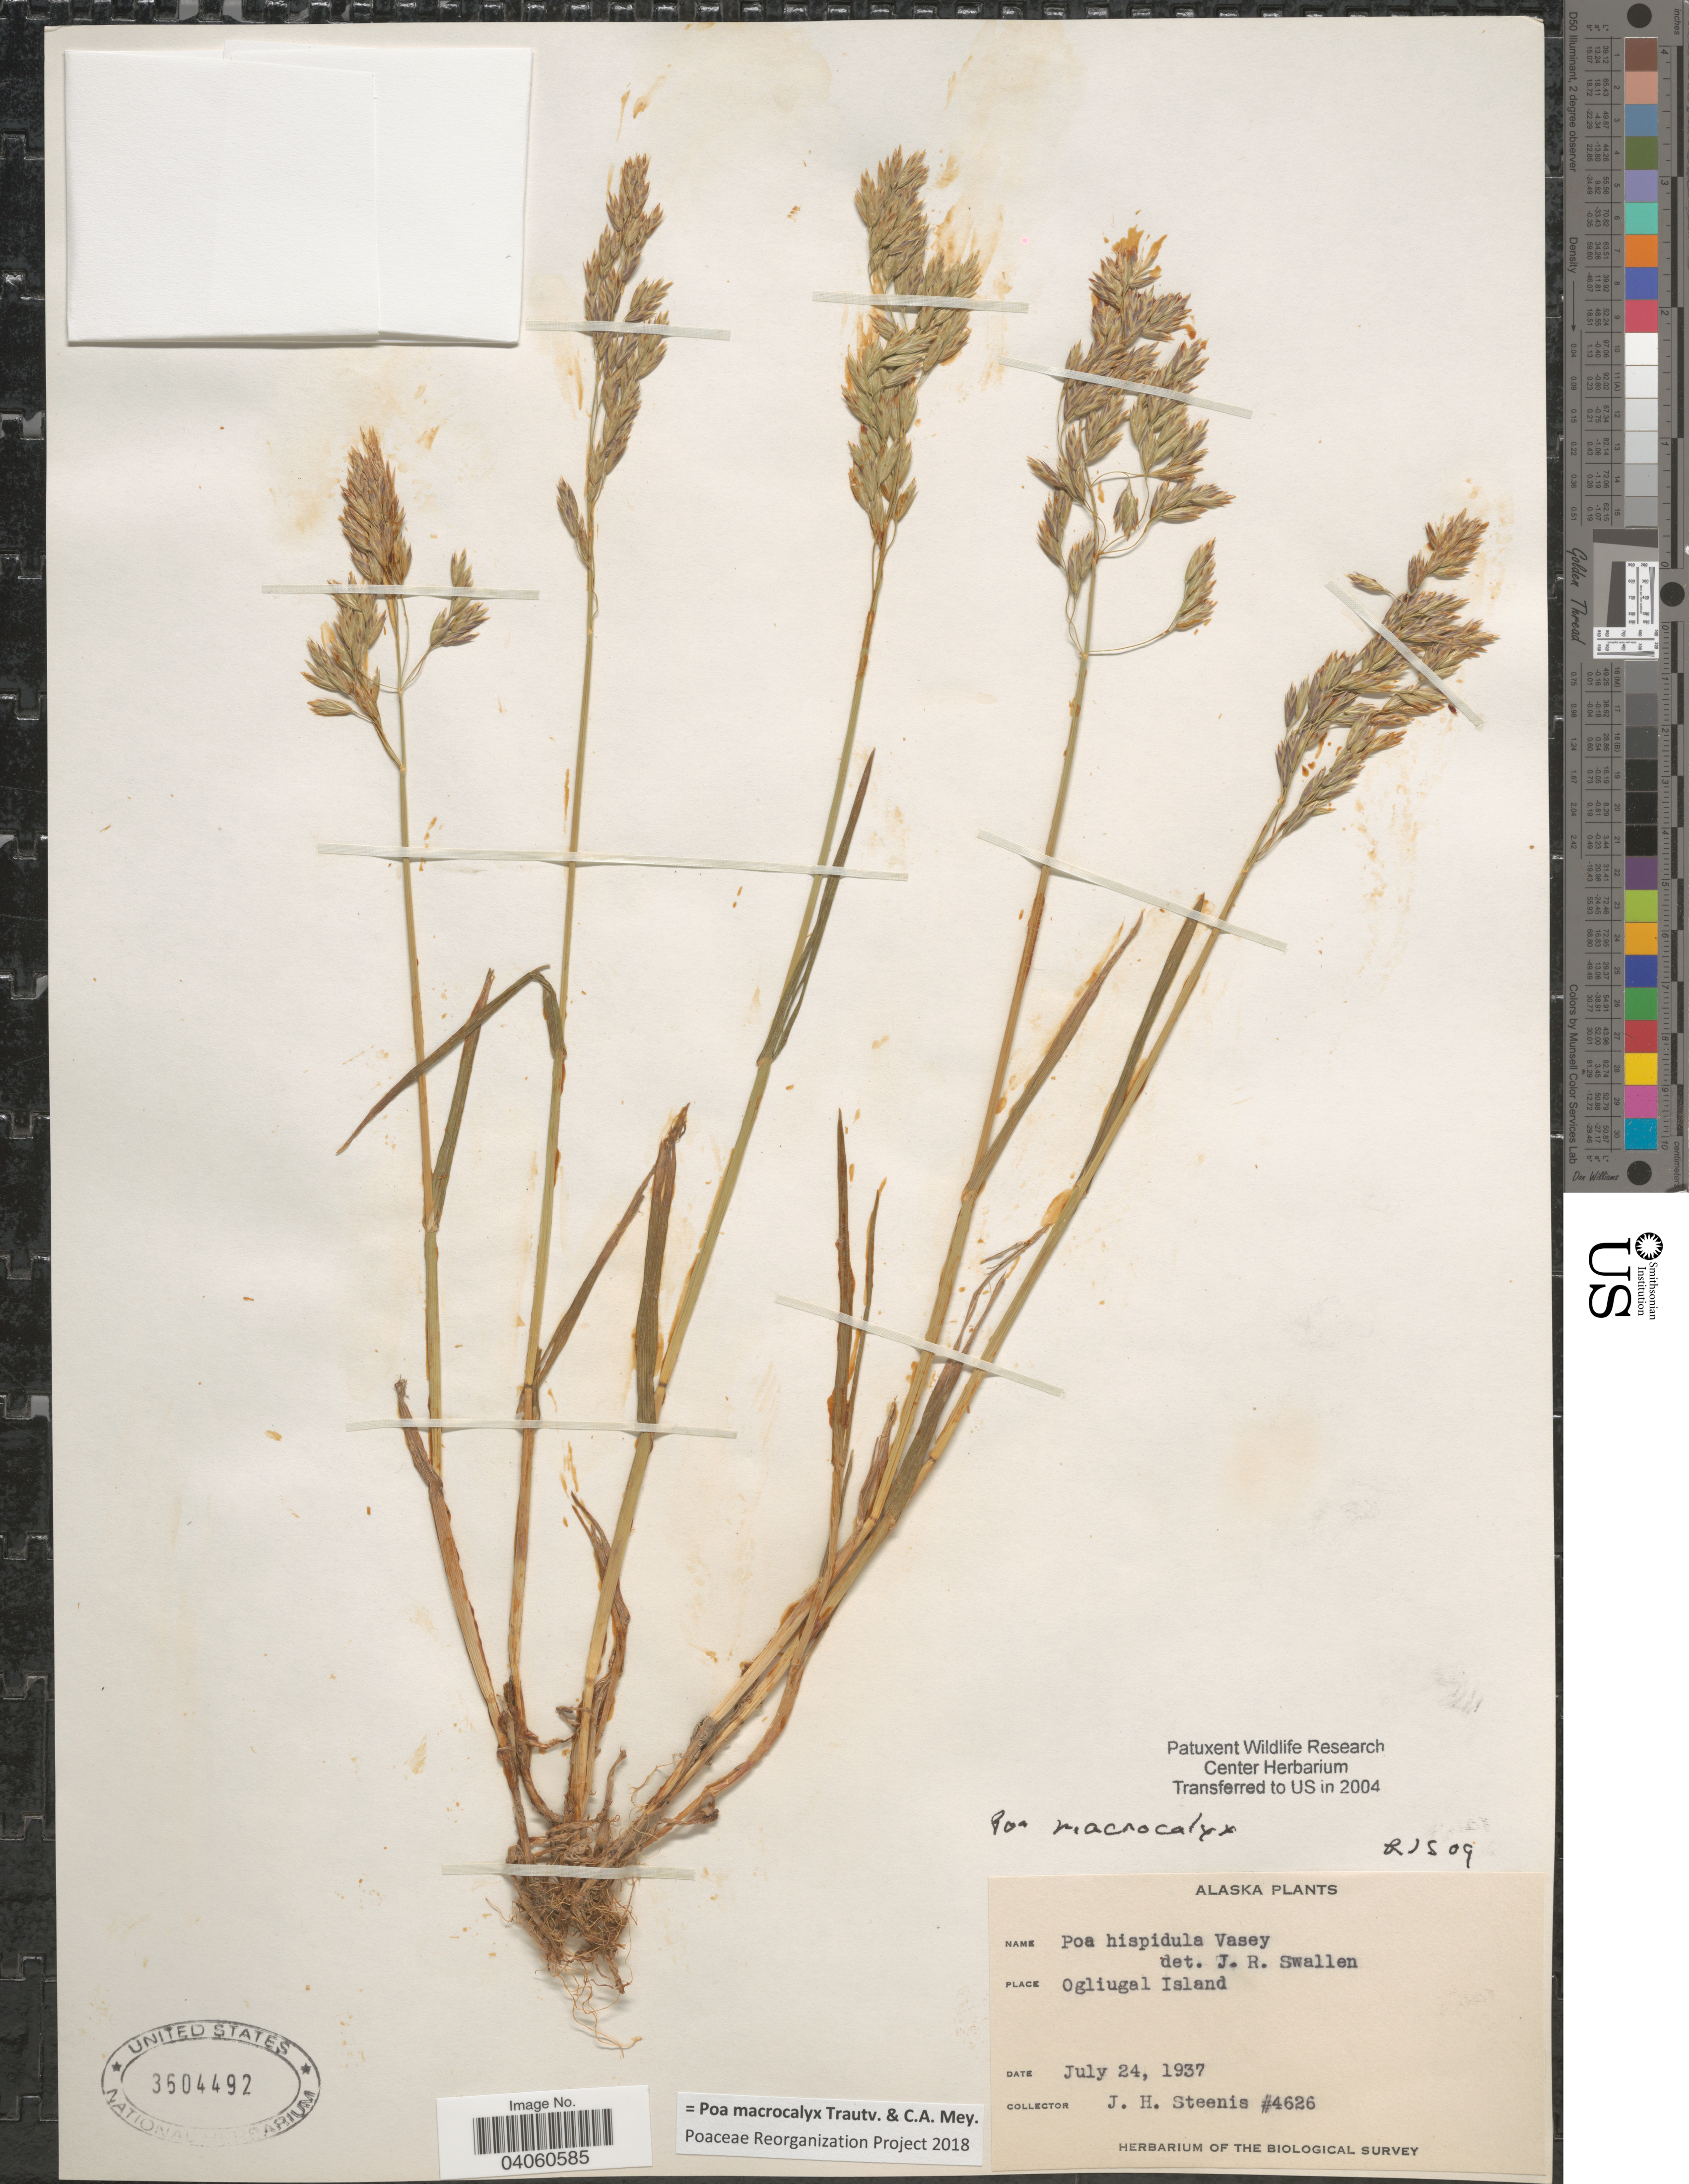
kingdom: Plantae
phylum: Tracheophyta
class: Liliopsida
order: Poales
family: Poaceae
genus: Poa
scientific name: Poa macrocalyx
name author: Trautv. & C.A. Mey.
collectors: J. H. Steenis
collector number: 4626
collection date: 1937-07-24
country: United States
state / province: Alaska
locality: Ogliugal Island.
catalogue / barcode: US 3604492